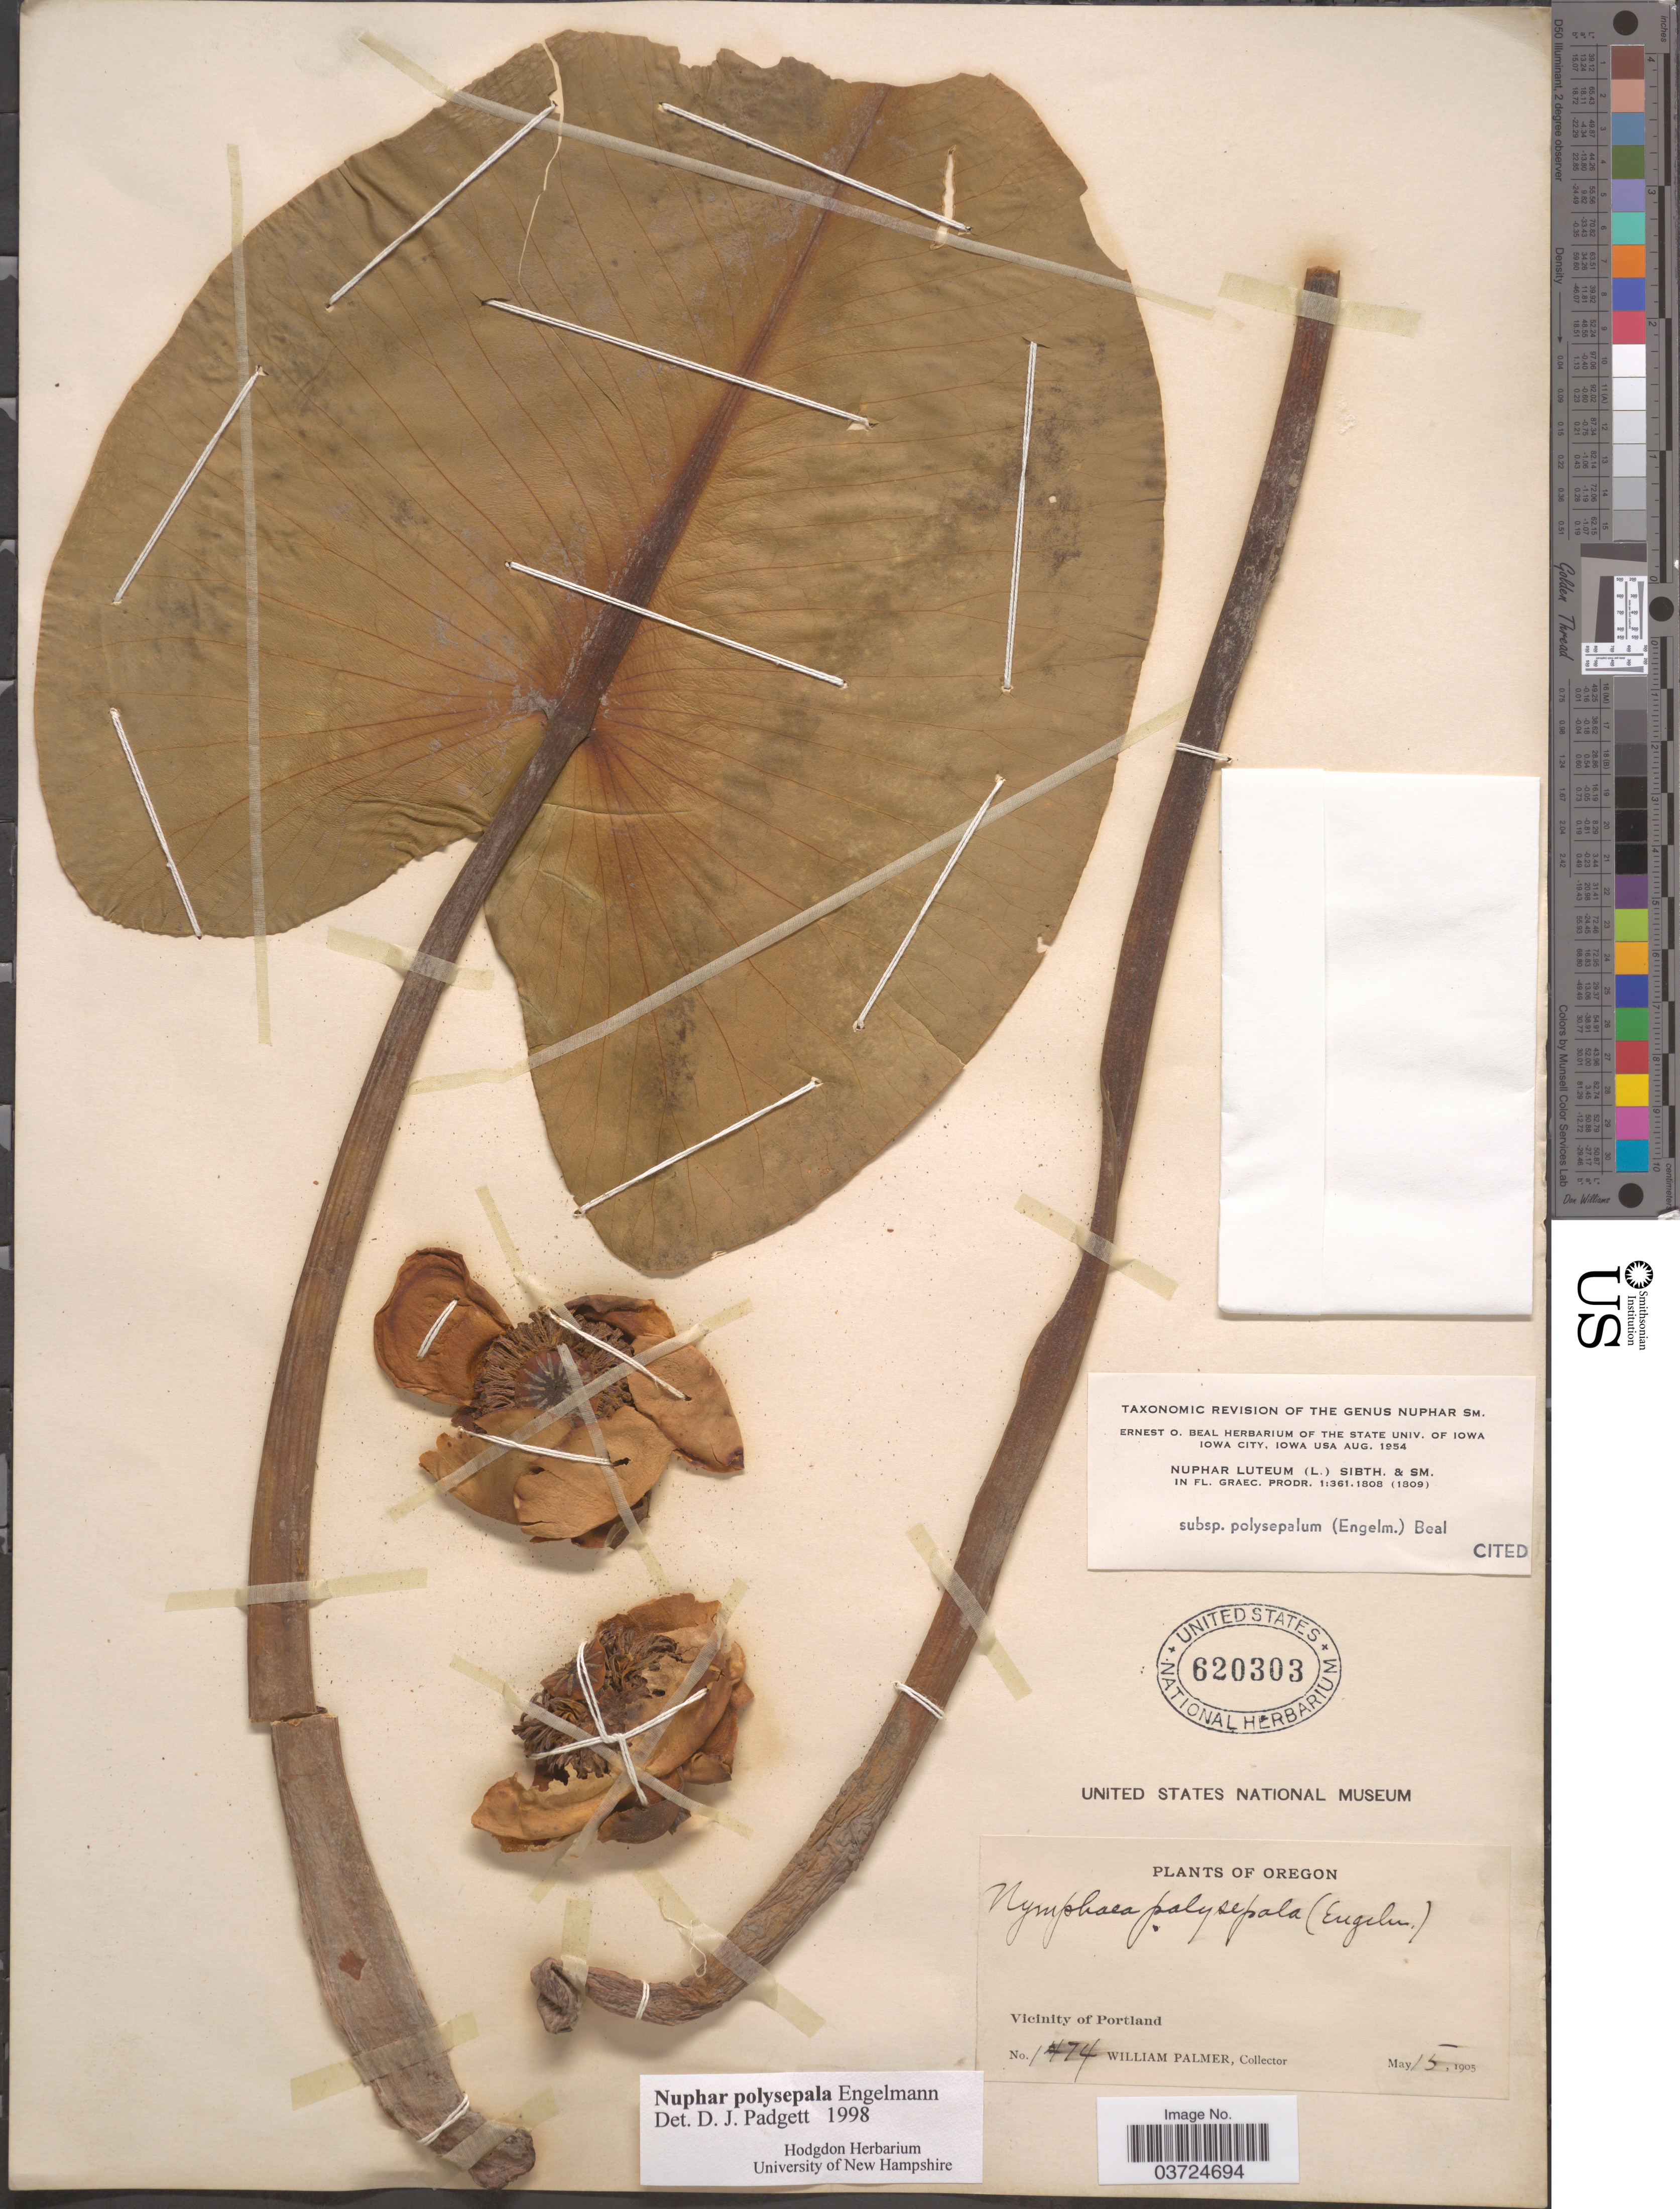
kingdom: Plantae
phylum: Tracheophyta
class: Magnoliopsida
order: Nymphaeales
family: Nymphaeaceae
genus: Nuphar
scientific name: Nuphar polysepala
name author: Englem.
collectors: W. Palmer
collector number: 1474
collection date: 1905-05-15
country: United States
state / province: Oregon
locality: Vicinity of Portland.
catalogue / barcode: US 620303